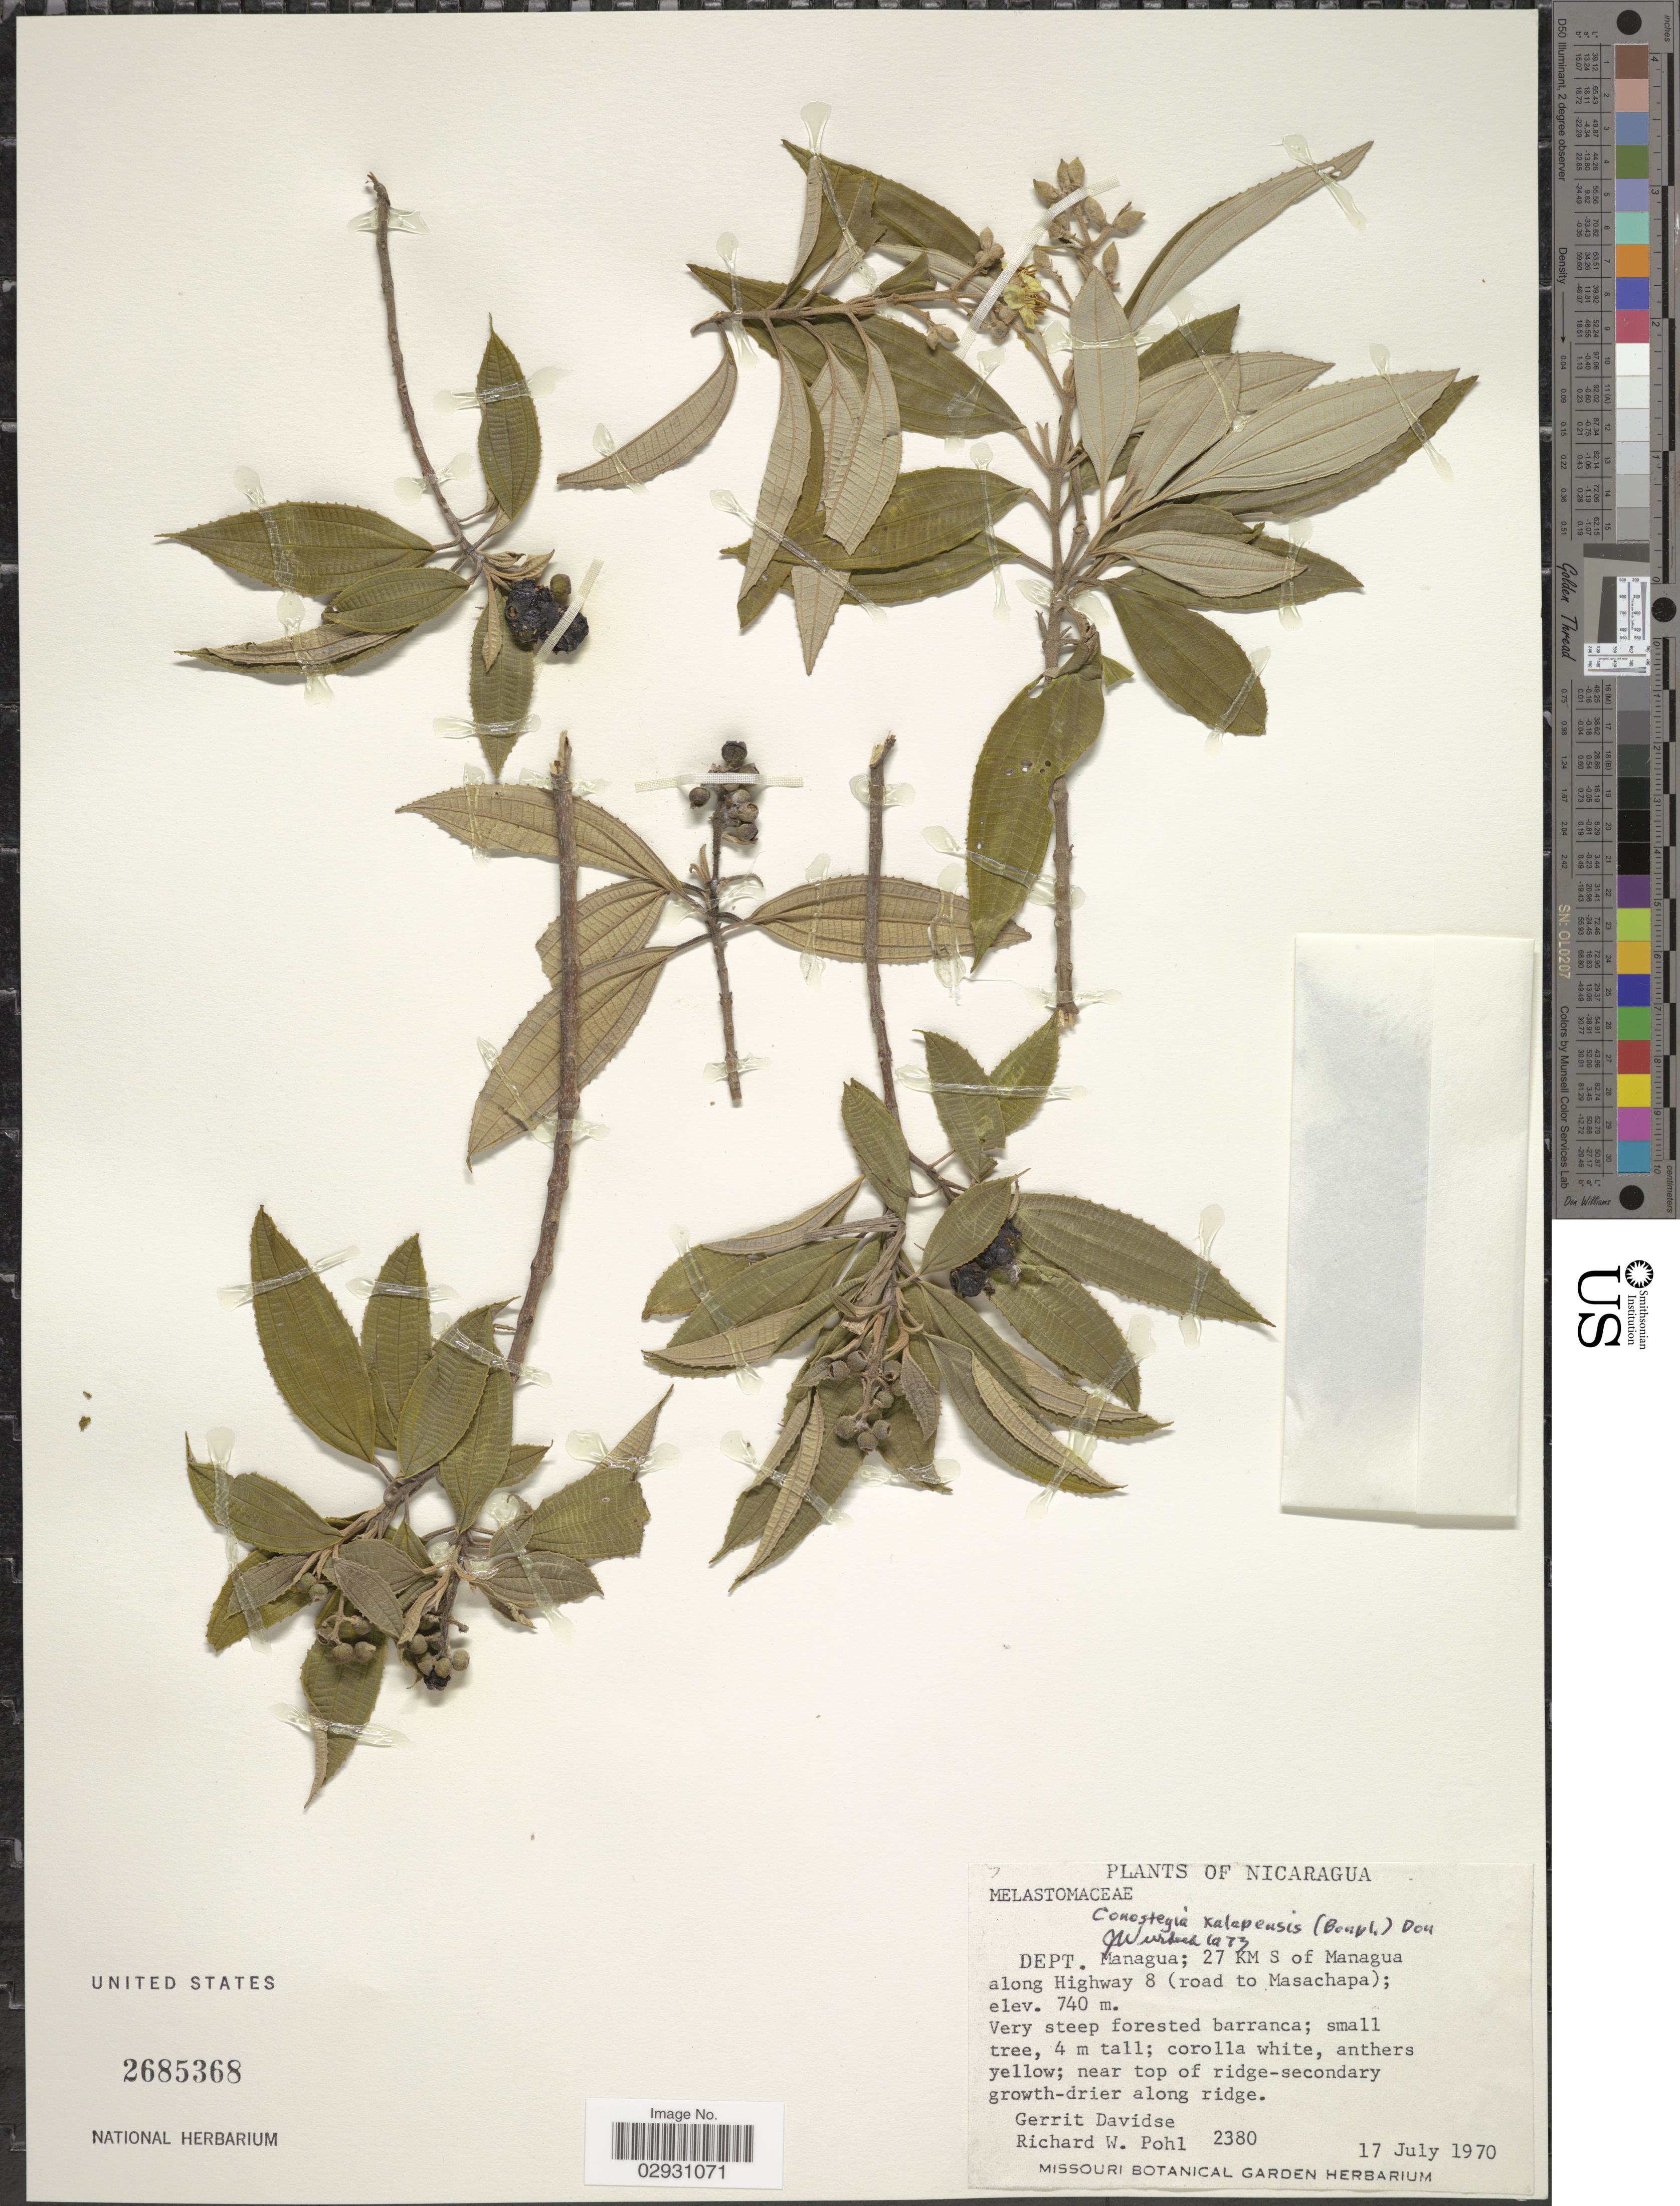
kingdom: Plantae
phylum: Tracheophyta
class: Magnoliopsida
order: Myrtales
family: Melastomataceae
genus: Conostegia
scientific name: Conostegia quadrangularis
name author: Schltdl. ex Steud.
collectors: G. Davidse & R. W. Pohl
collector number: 2380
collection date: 1970-07-17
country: Nicaragua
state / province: Managua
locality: Dept. Managua; 27 KM S of Managua along Highway 8 (road to Masachapa).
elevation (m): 740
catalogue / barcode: US 2685368